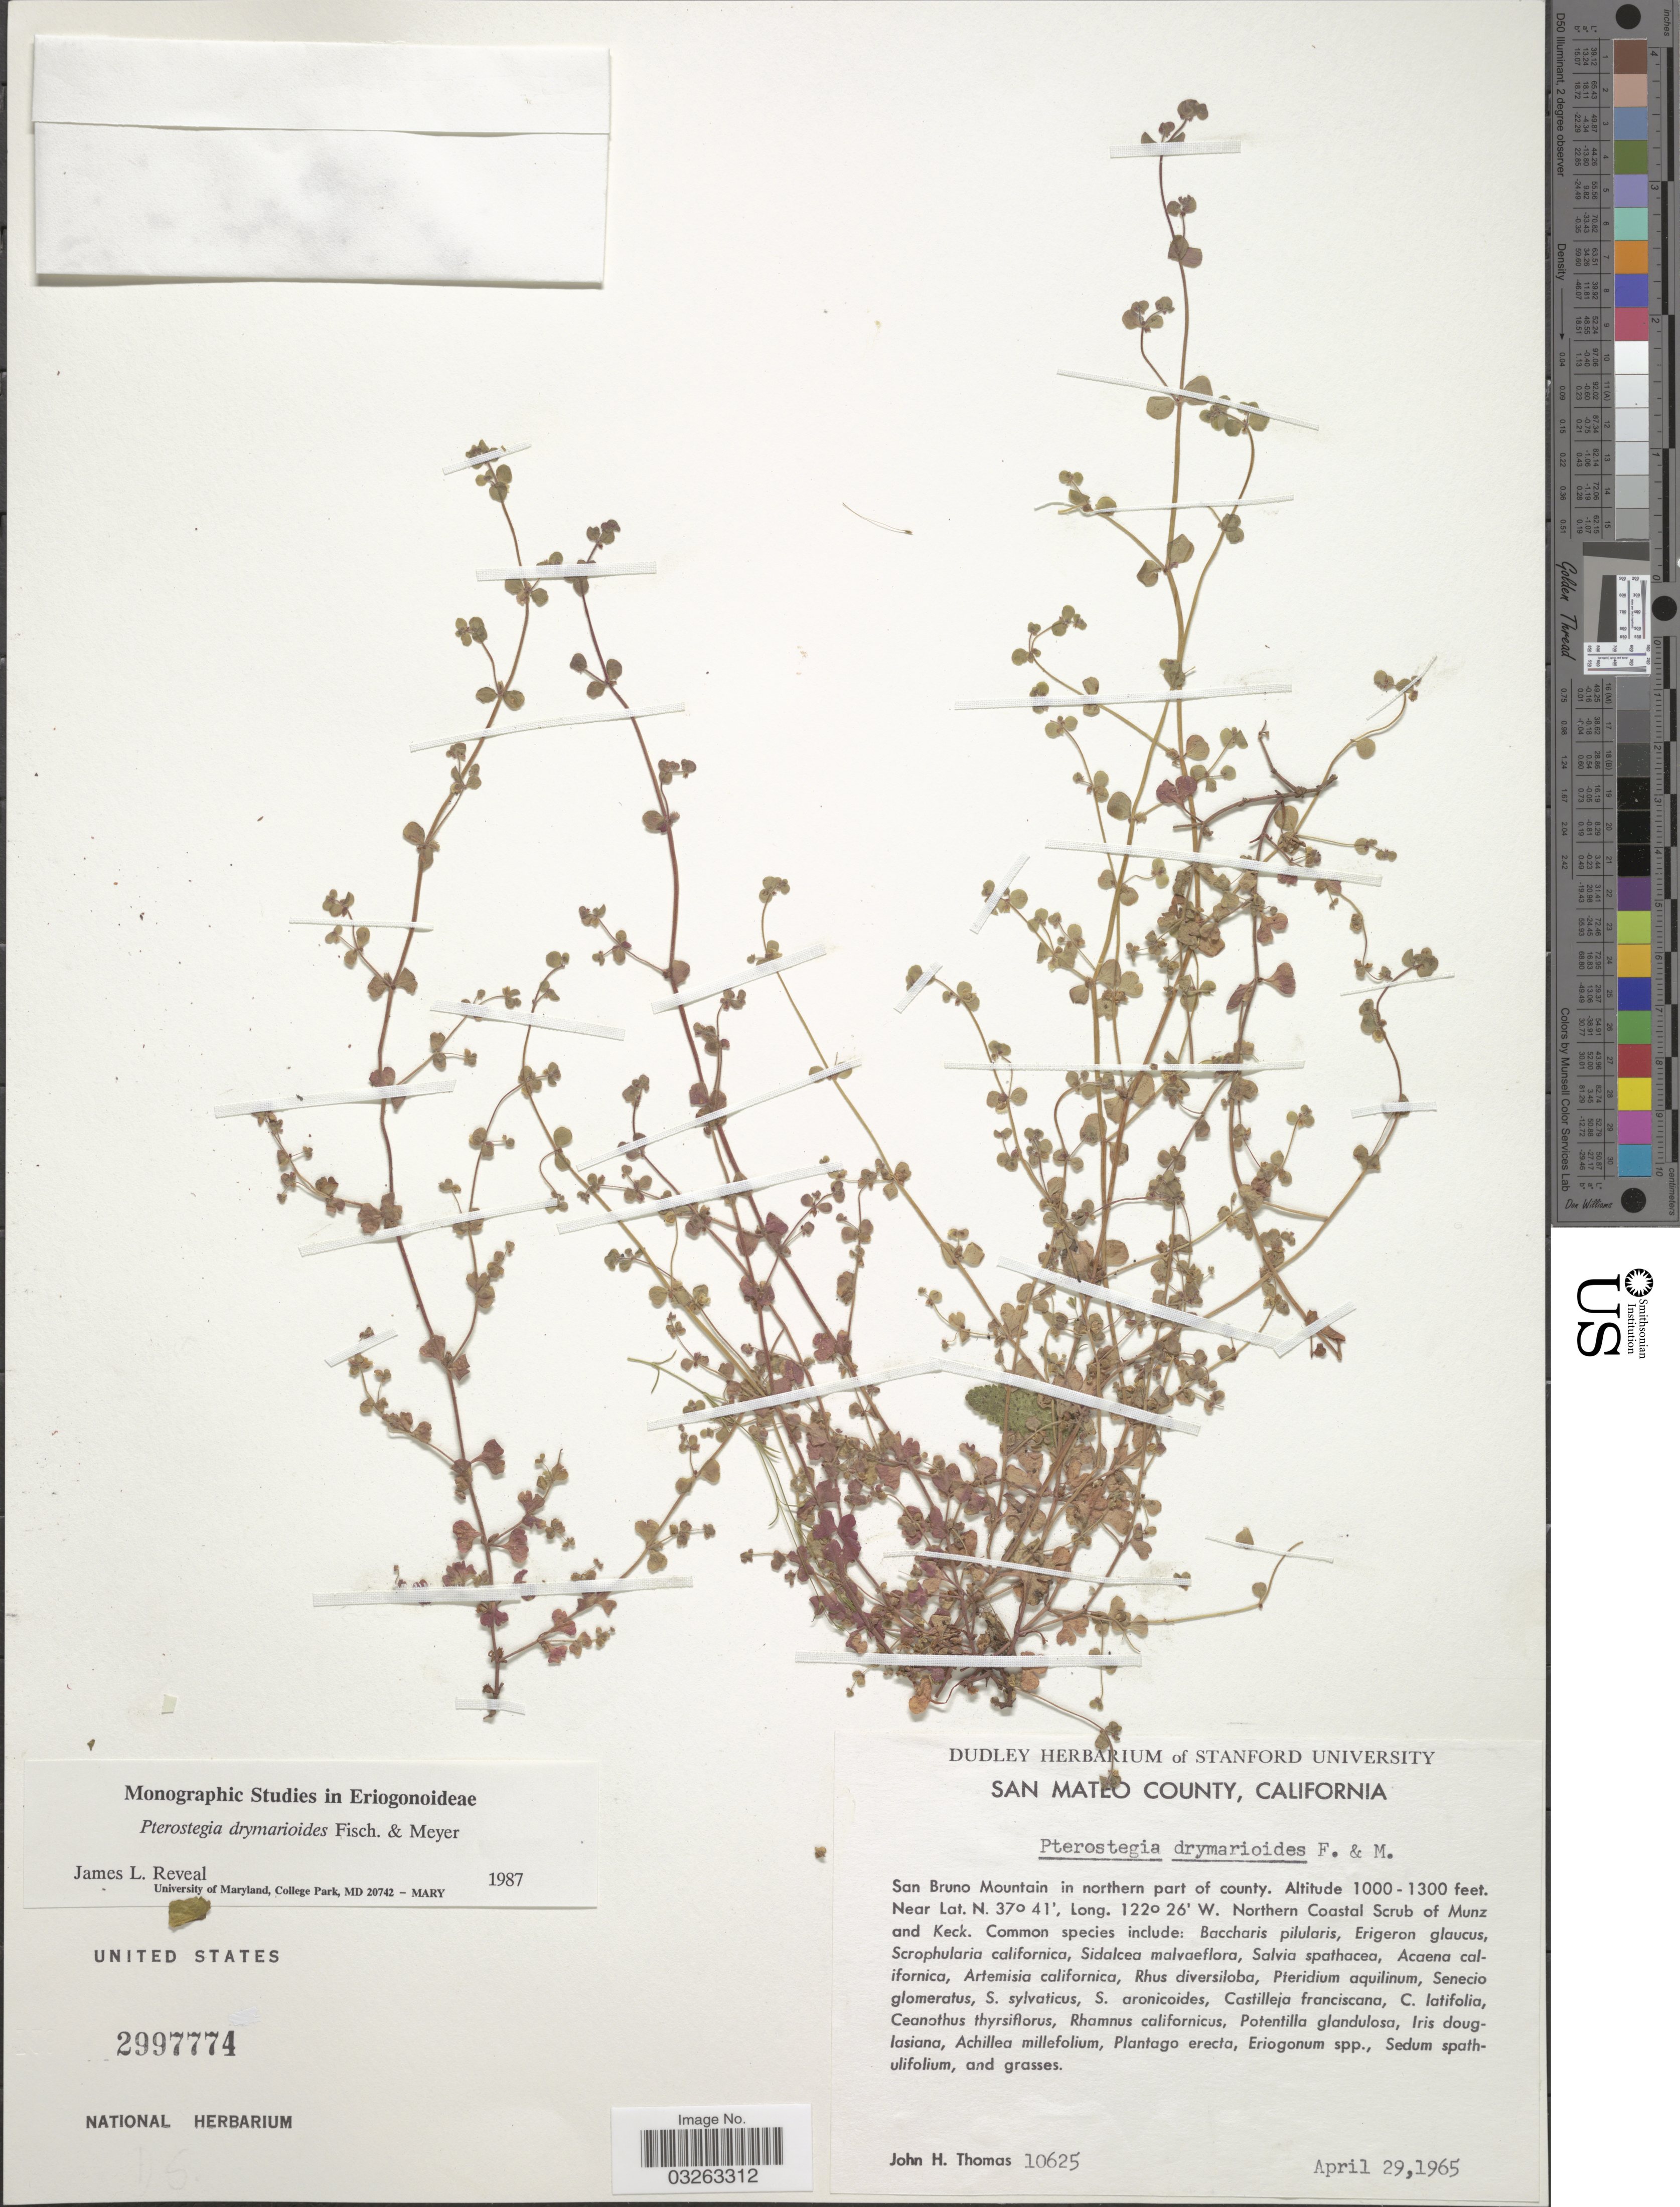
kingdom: Plantae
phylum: Tracheophyta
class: Magnoliopsida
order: Caryophyllales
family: Polygonaceae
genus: Pterostegia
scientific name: Pterostegia drymarioides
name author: Fisch. & C.A. Mey.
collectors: J. H. Thomas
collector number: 10625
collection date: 1965-04-29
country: United States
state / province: California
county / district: San Mateo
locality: San Mateo County. San Bruno Mountain in northern part of county. Northern Coastal Scrub of Munz and Keck.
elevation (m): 305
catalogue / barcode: US 2997774